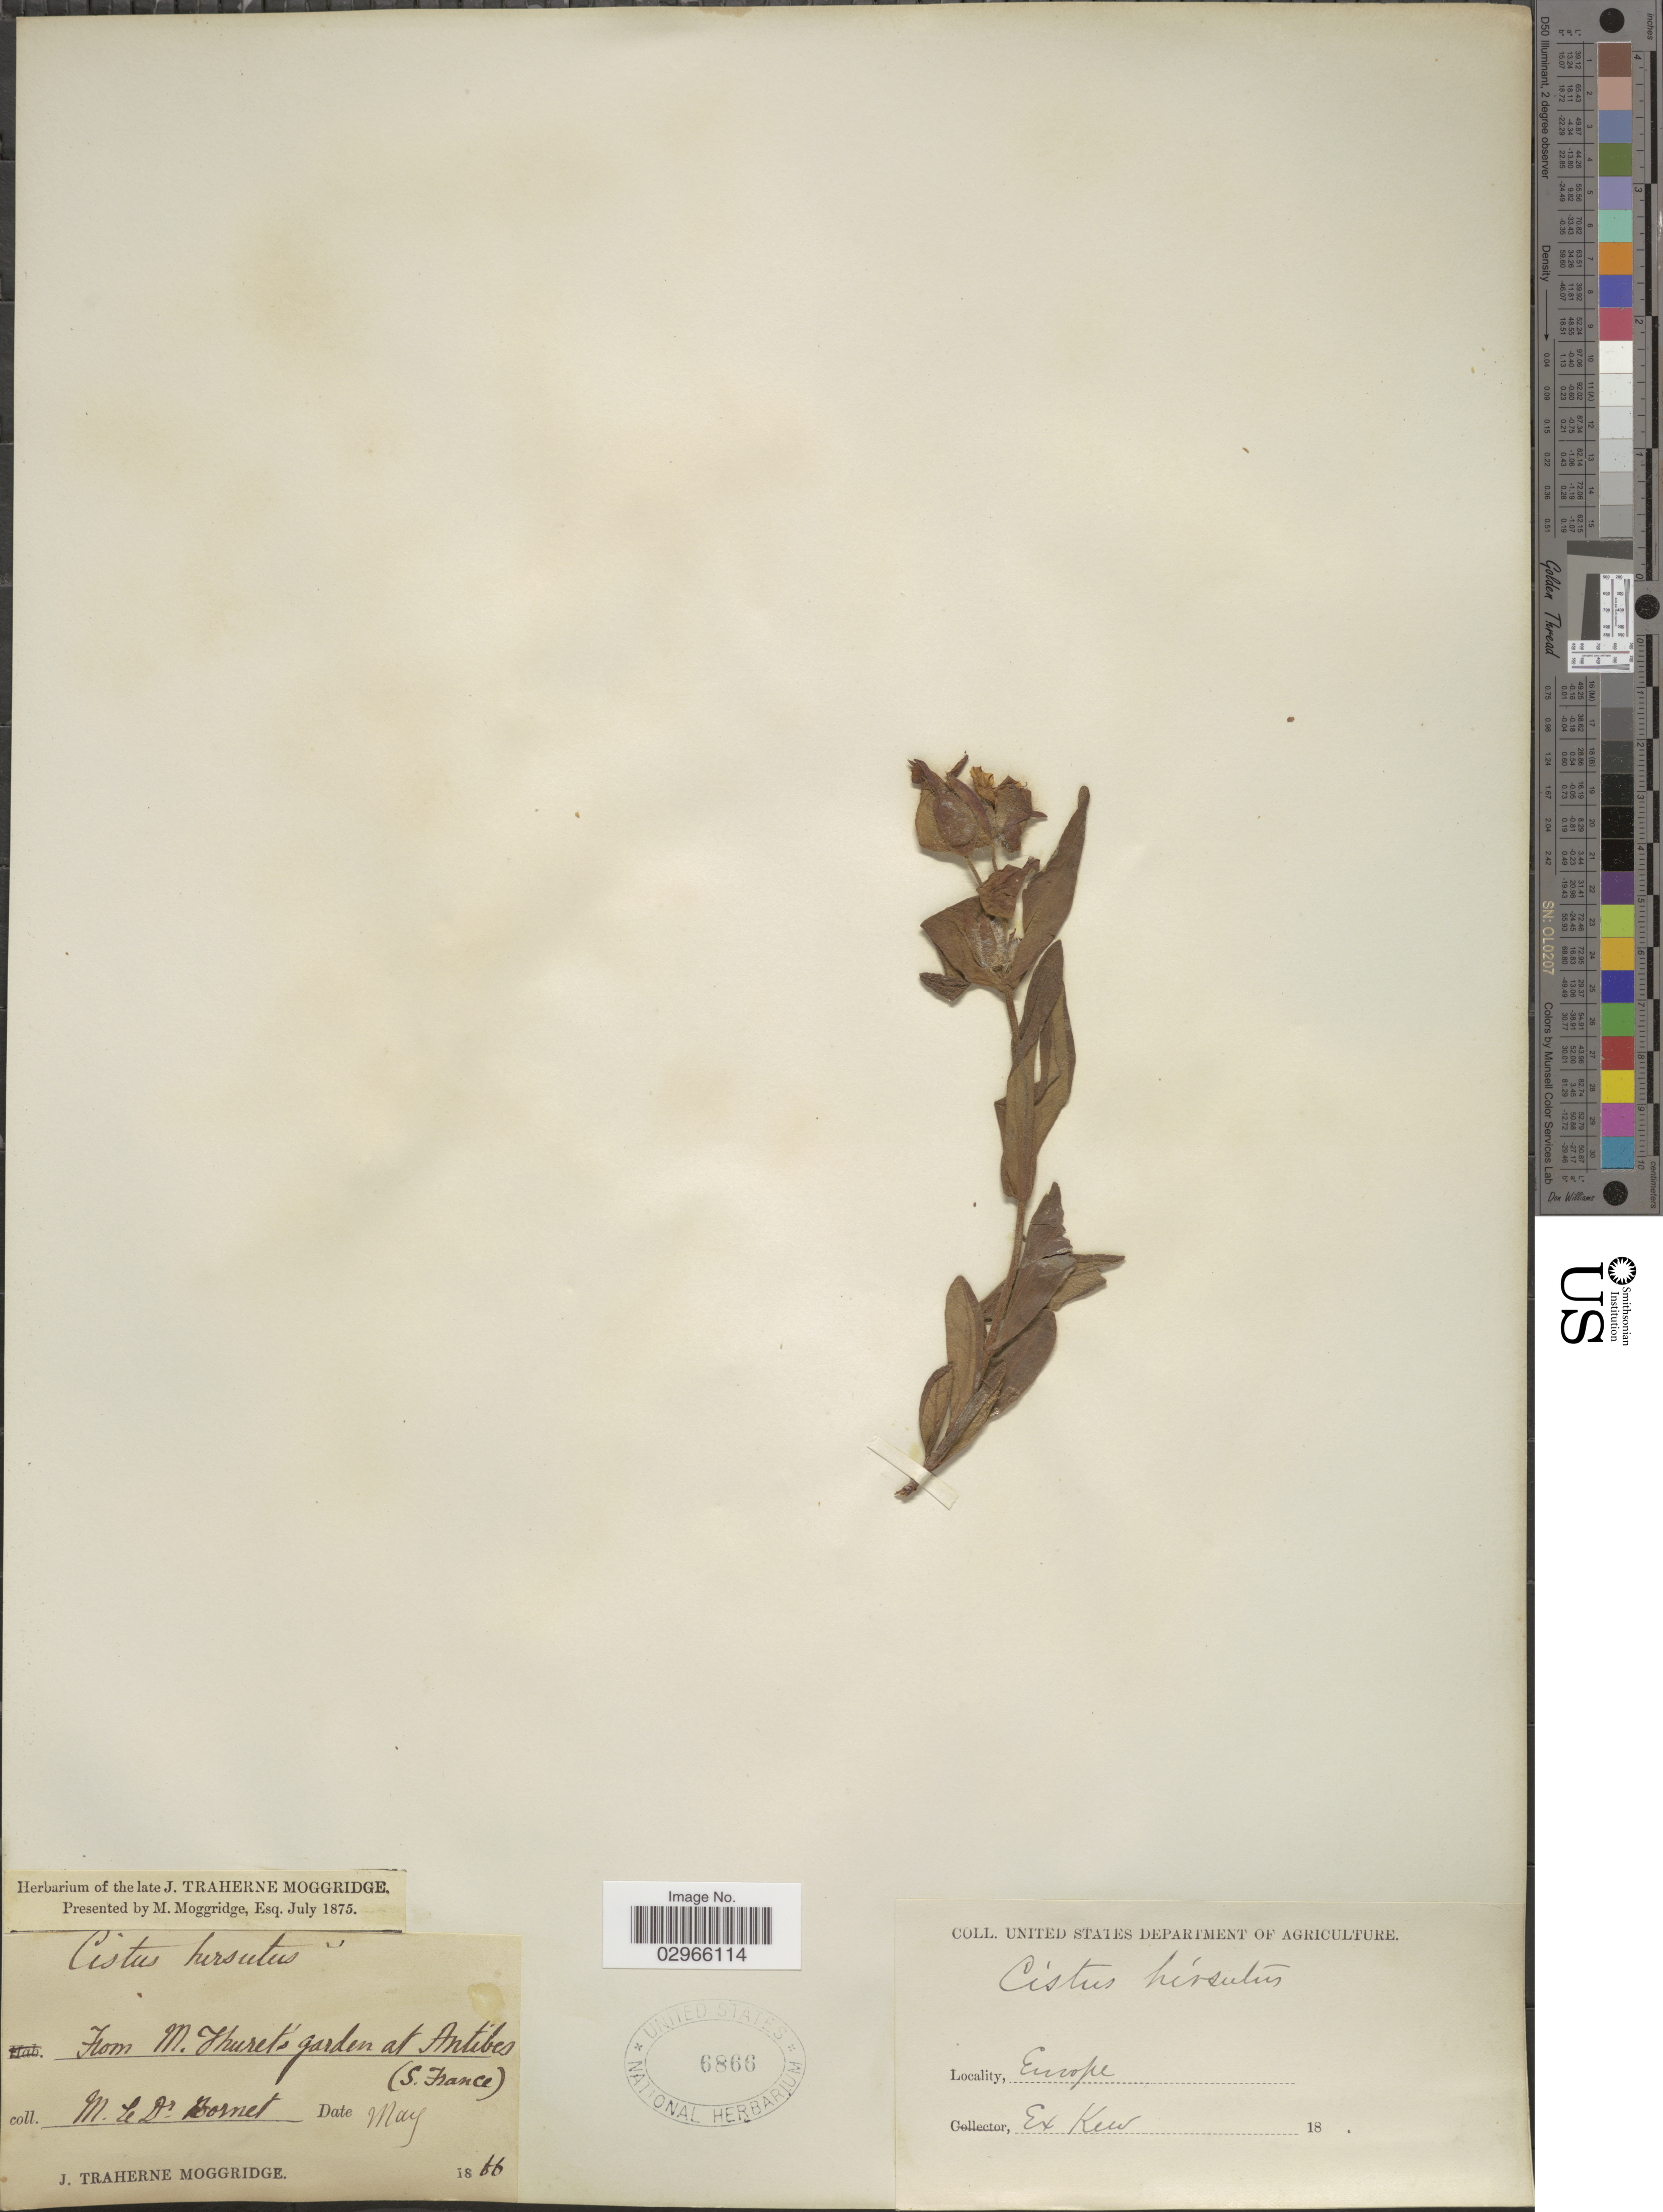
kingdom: Plantae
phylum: Tracheophyta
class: Magnoliopsida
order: Malvales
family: Cistaceae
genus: Cistus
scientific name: Cistus hirsutus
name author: Thuill.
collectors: -- Bornet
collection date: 1866-05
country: France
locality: From M. Thuret's [interpreted] garden at Antibes (S. France).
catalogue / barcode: US 6866